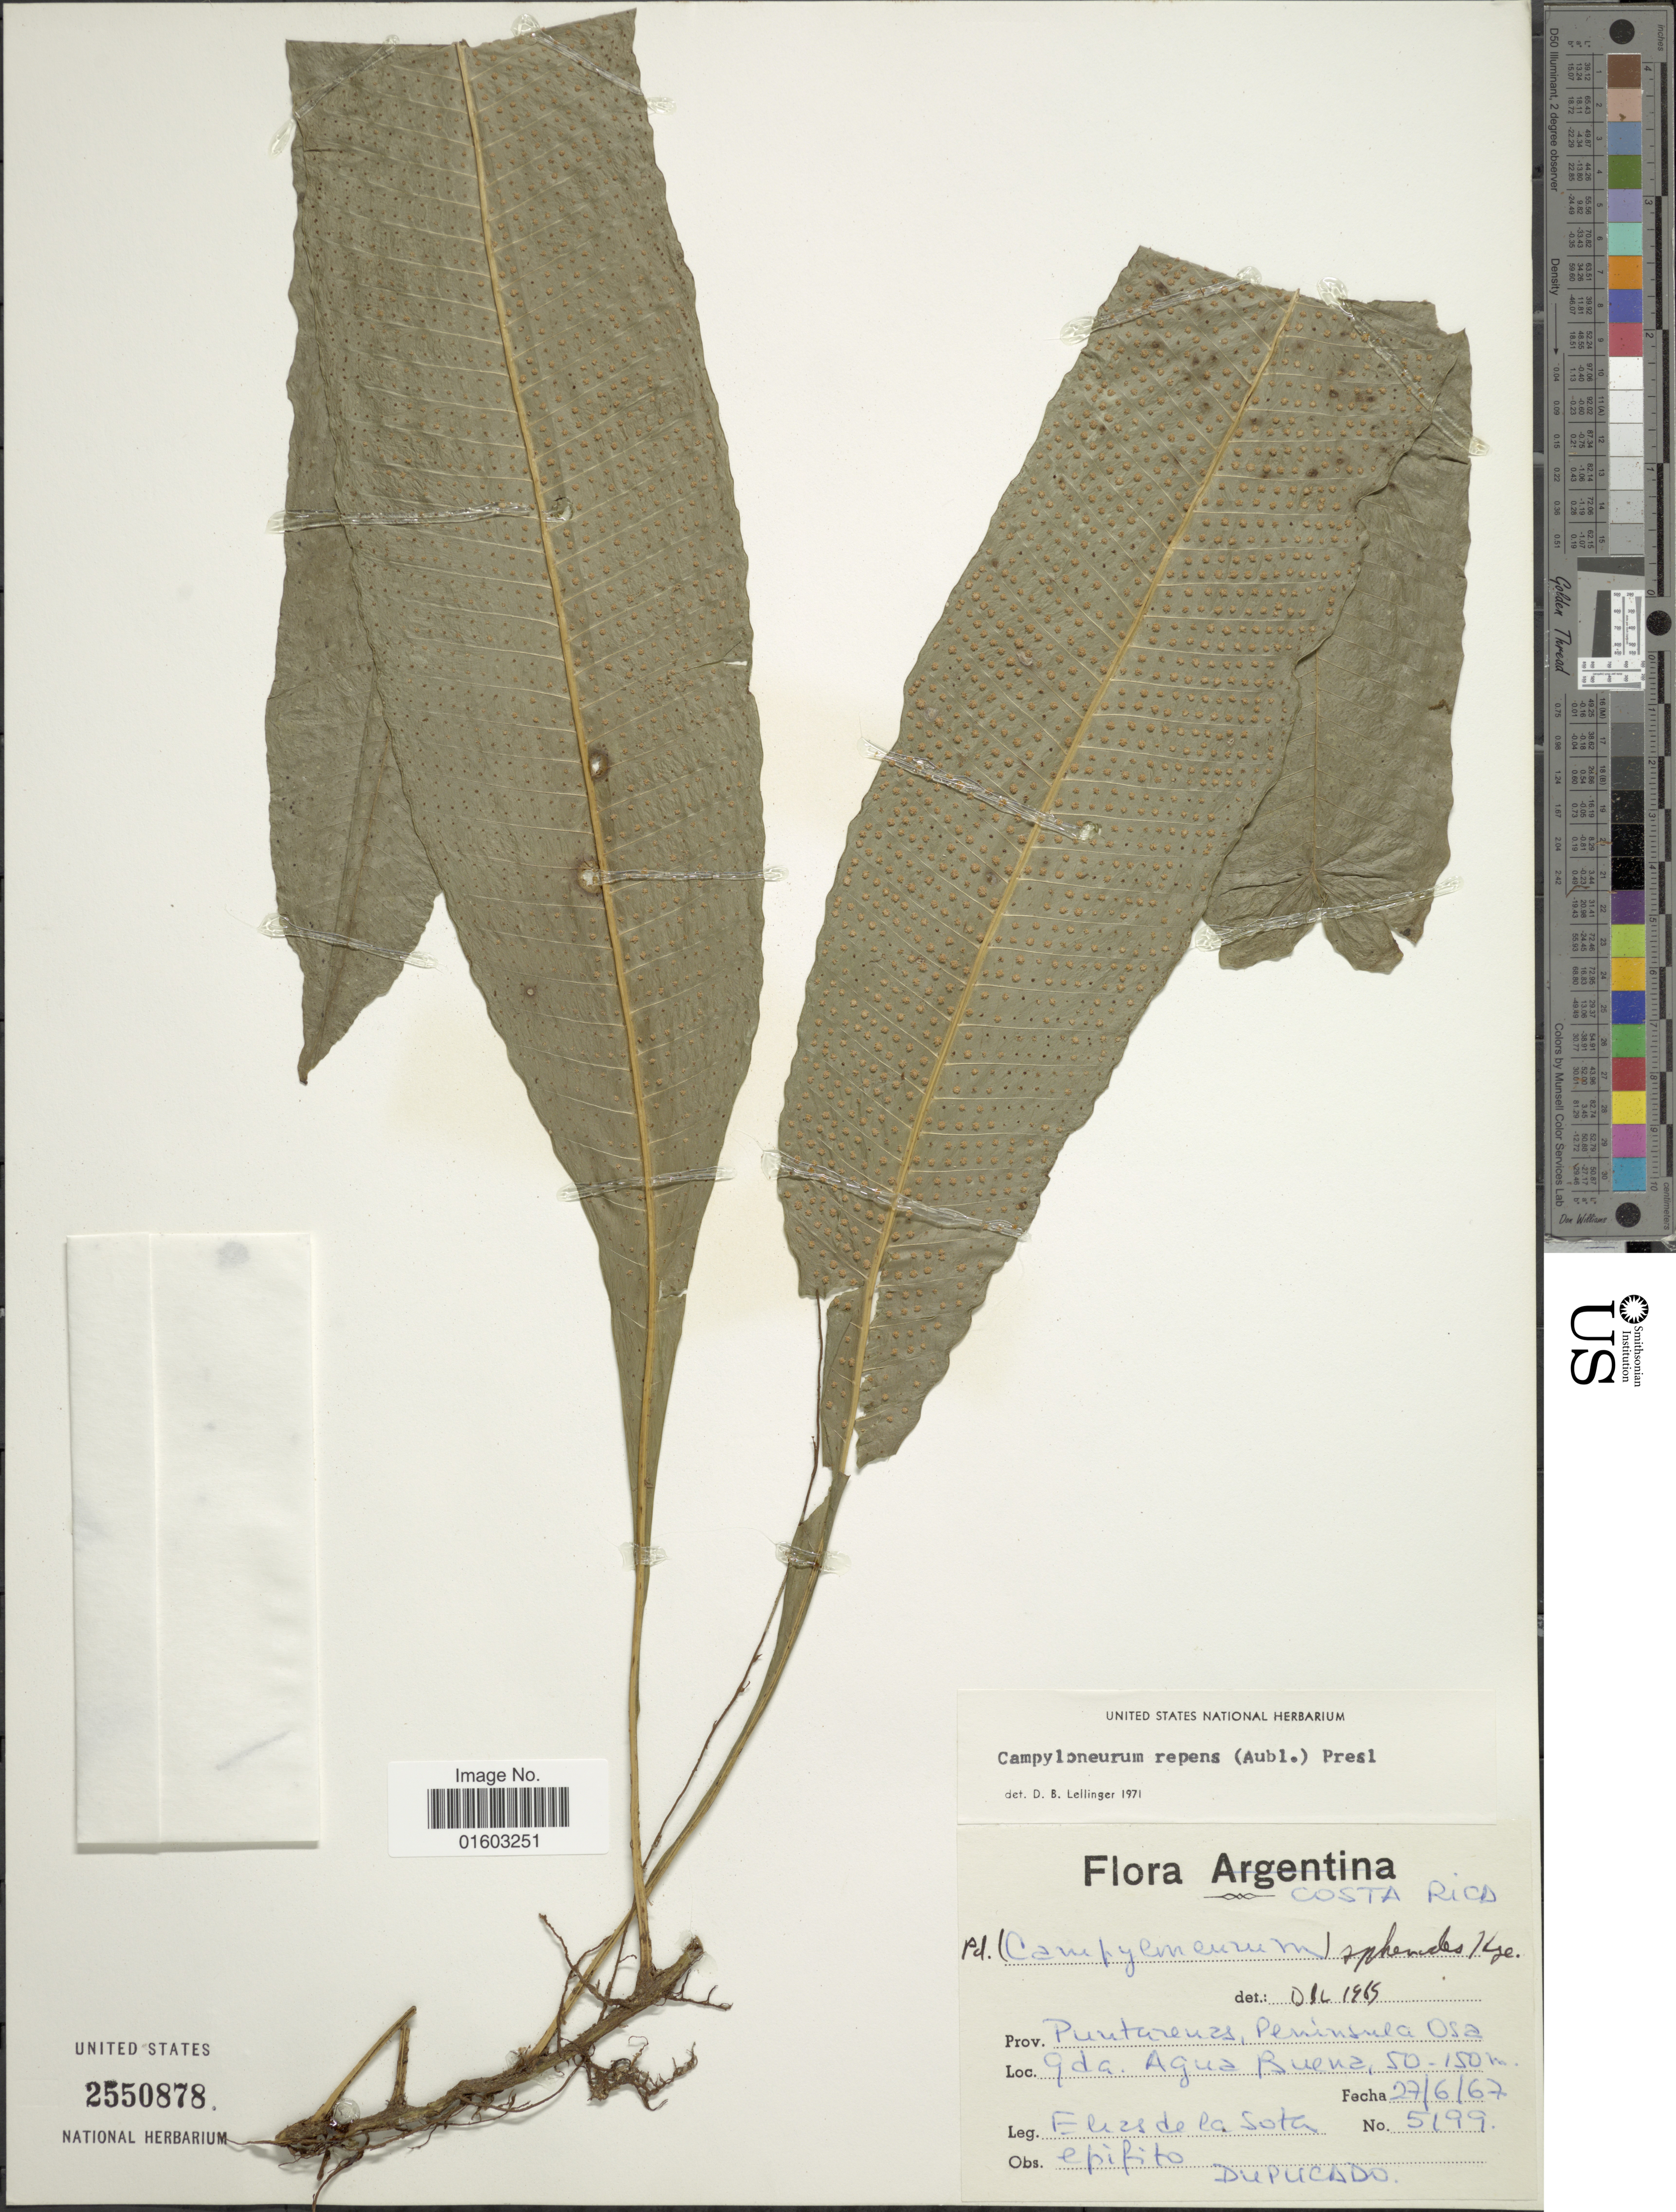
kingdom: Plantae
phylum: Tracheophyta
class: Polypodiopsida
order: Polypodiales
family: Polypodiaceae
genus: Campyloneurum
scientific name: Campyloneurum repens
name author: (Aubl.) C. Presl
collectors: E. R. de la Sota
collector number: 5199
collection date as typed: Transcribed d/m/y: 27/6/67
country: Costa Rica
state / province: Puntarenas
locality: Puntarenas, Peninsula Osa, Gda. Agua Buena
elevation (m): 50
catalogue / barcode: US 2550878